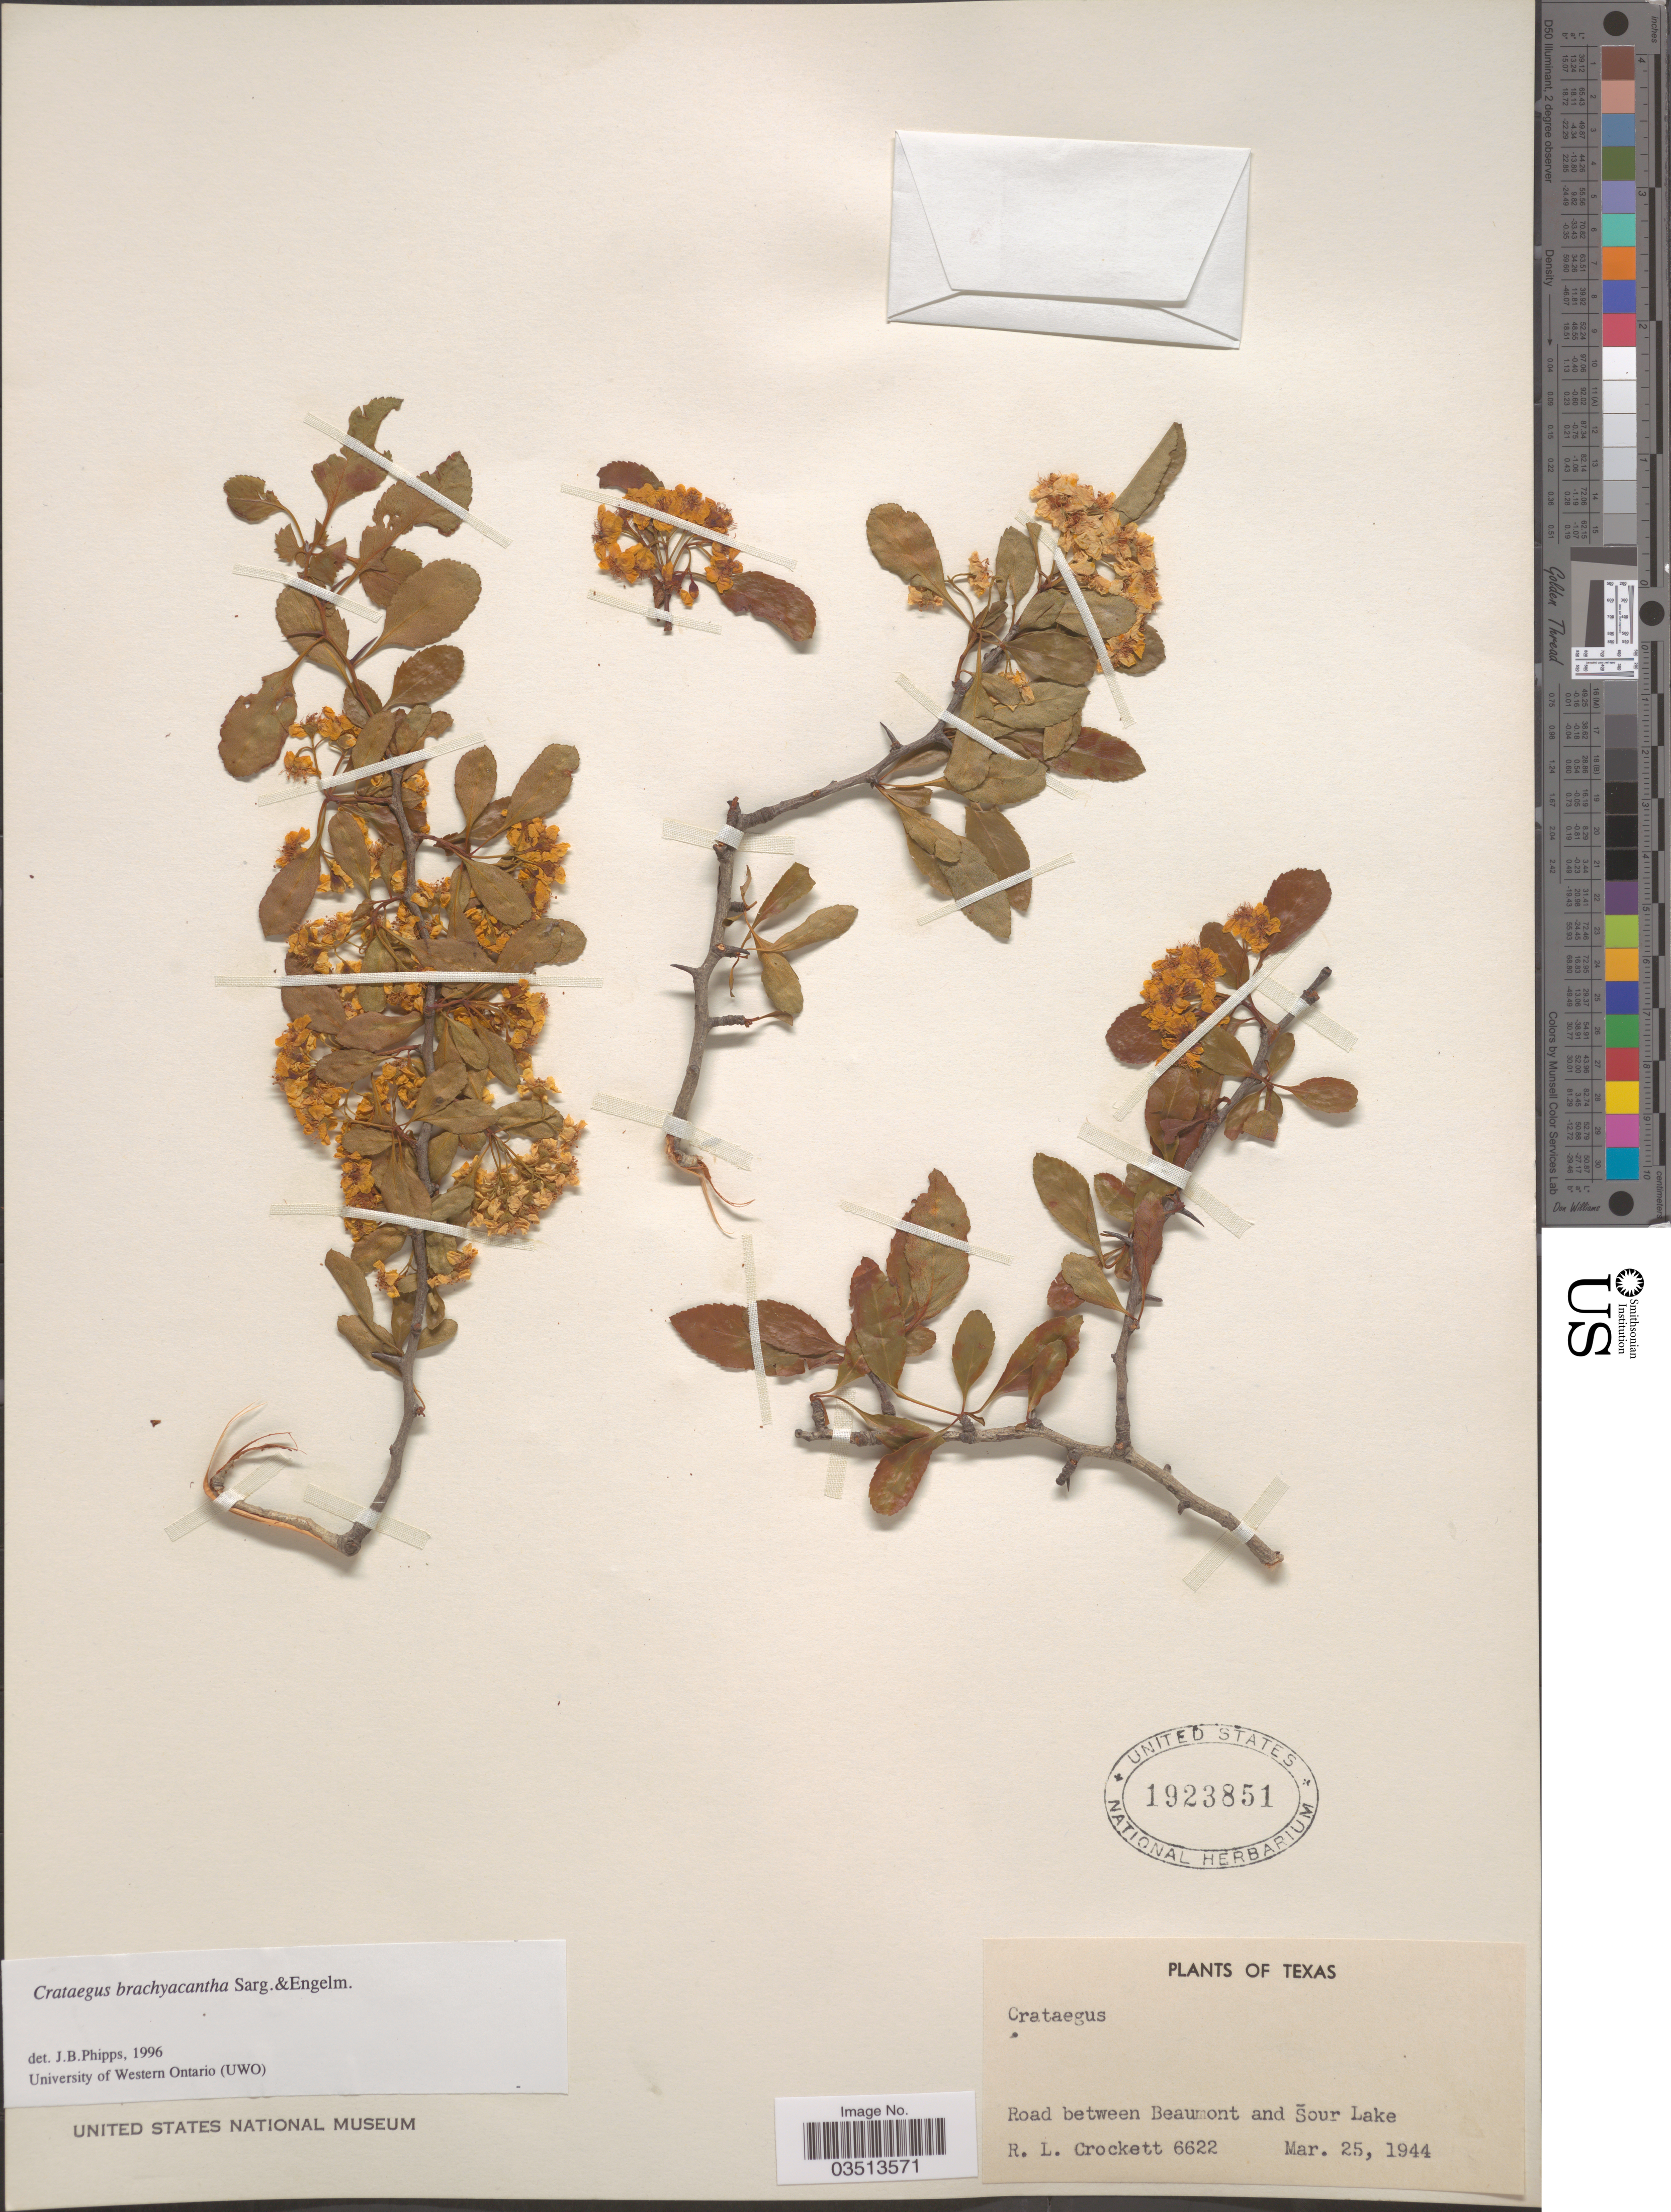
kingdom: Plantae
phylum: Tracheophyta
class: Magnoliopsida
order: Rosales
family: Rosaceae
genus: Crataegus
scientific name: Crataegus brachyacantha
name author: Sarg. & Engelm.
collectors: R. Crockett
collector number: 6622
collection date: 1944-03-25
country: United States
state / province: Texas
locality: Road between Beaumont and Sour Lake.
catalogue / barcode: US 1923851